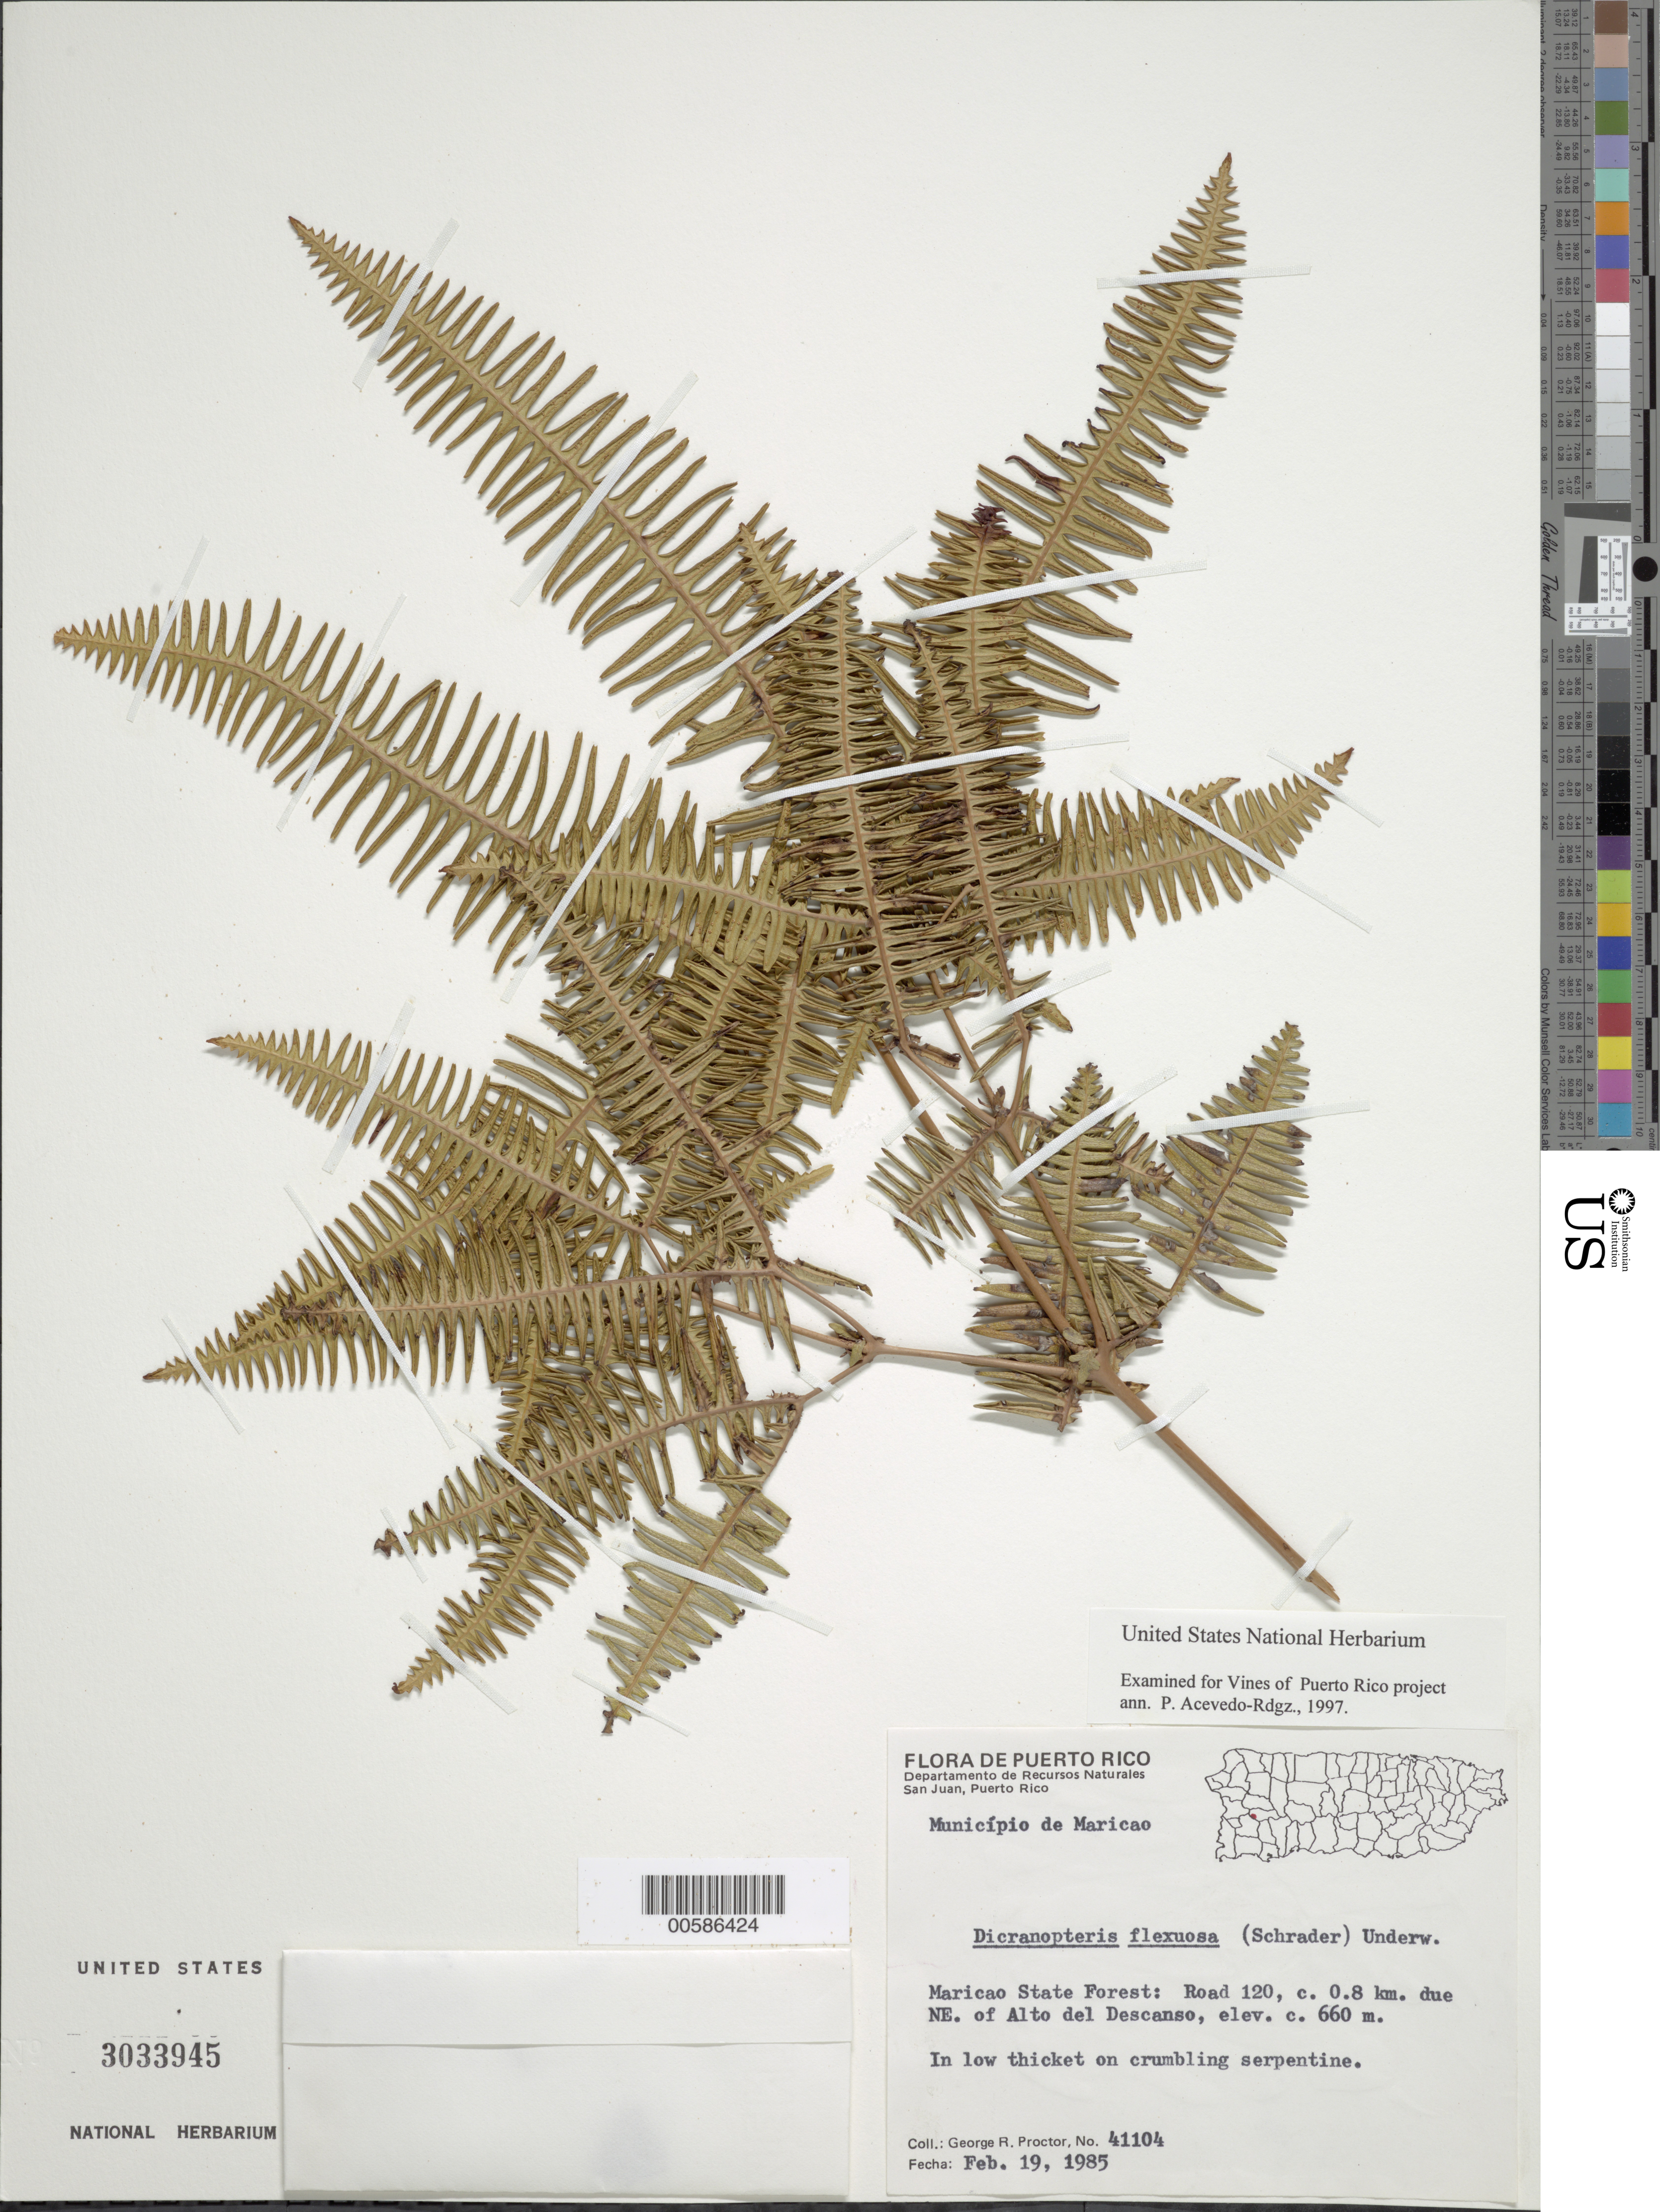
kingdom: Plantae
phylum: Tracheophyta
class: Polypodiopsida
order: Gleicheniales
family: Gleicheniaceae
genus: Dicranopteris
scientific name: Dicranopteris flexuosa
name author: (Schrad.) Underw.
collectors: G. R. Proctor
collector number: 41104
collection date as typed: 19 Feb 1985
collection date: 1985-02-19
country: Puerto Rico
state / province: Maricao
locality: Maricao State Forest, Road 120, ca. 0.8 km due NE of Alto del Descanso. In low thicket on crumbling serpentine.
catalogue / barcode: US 3033945